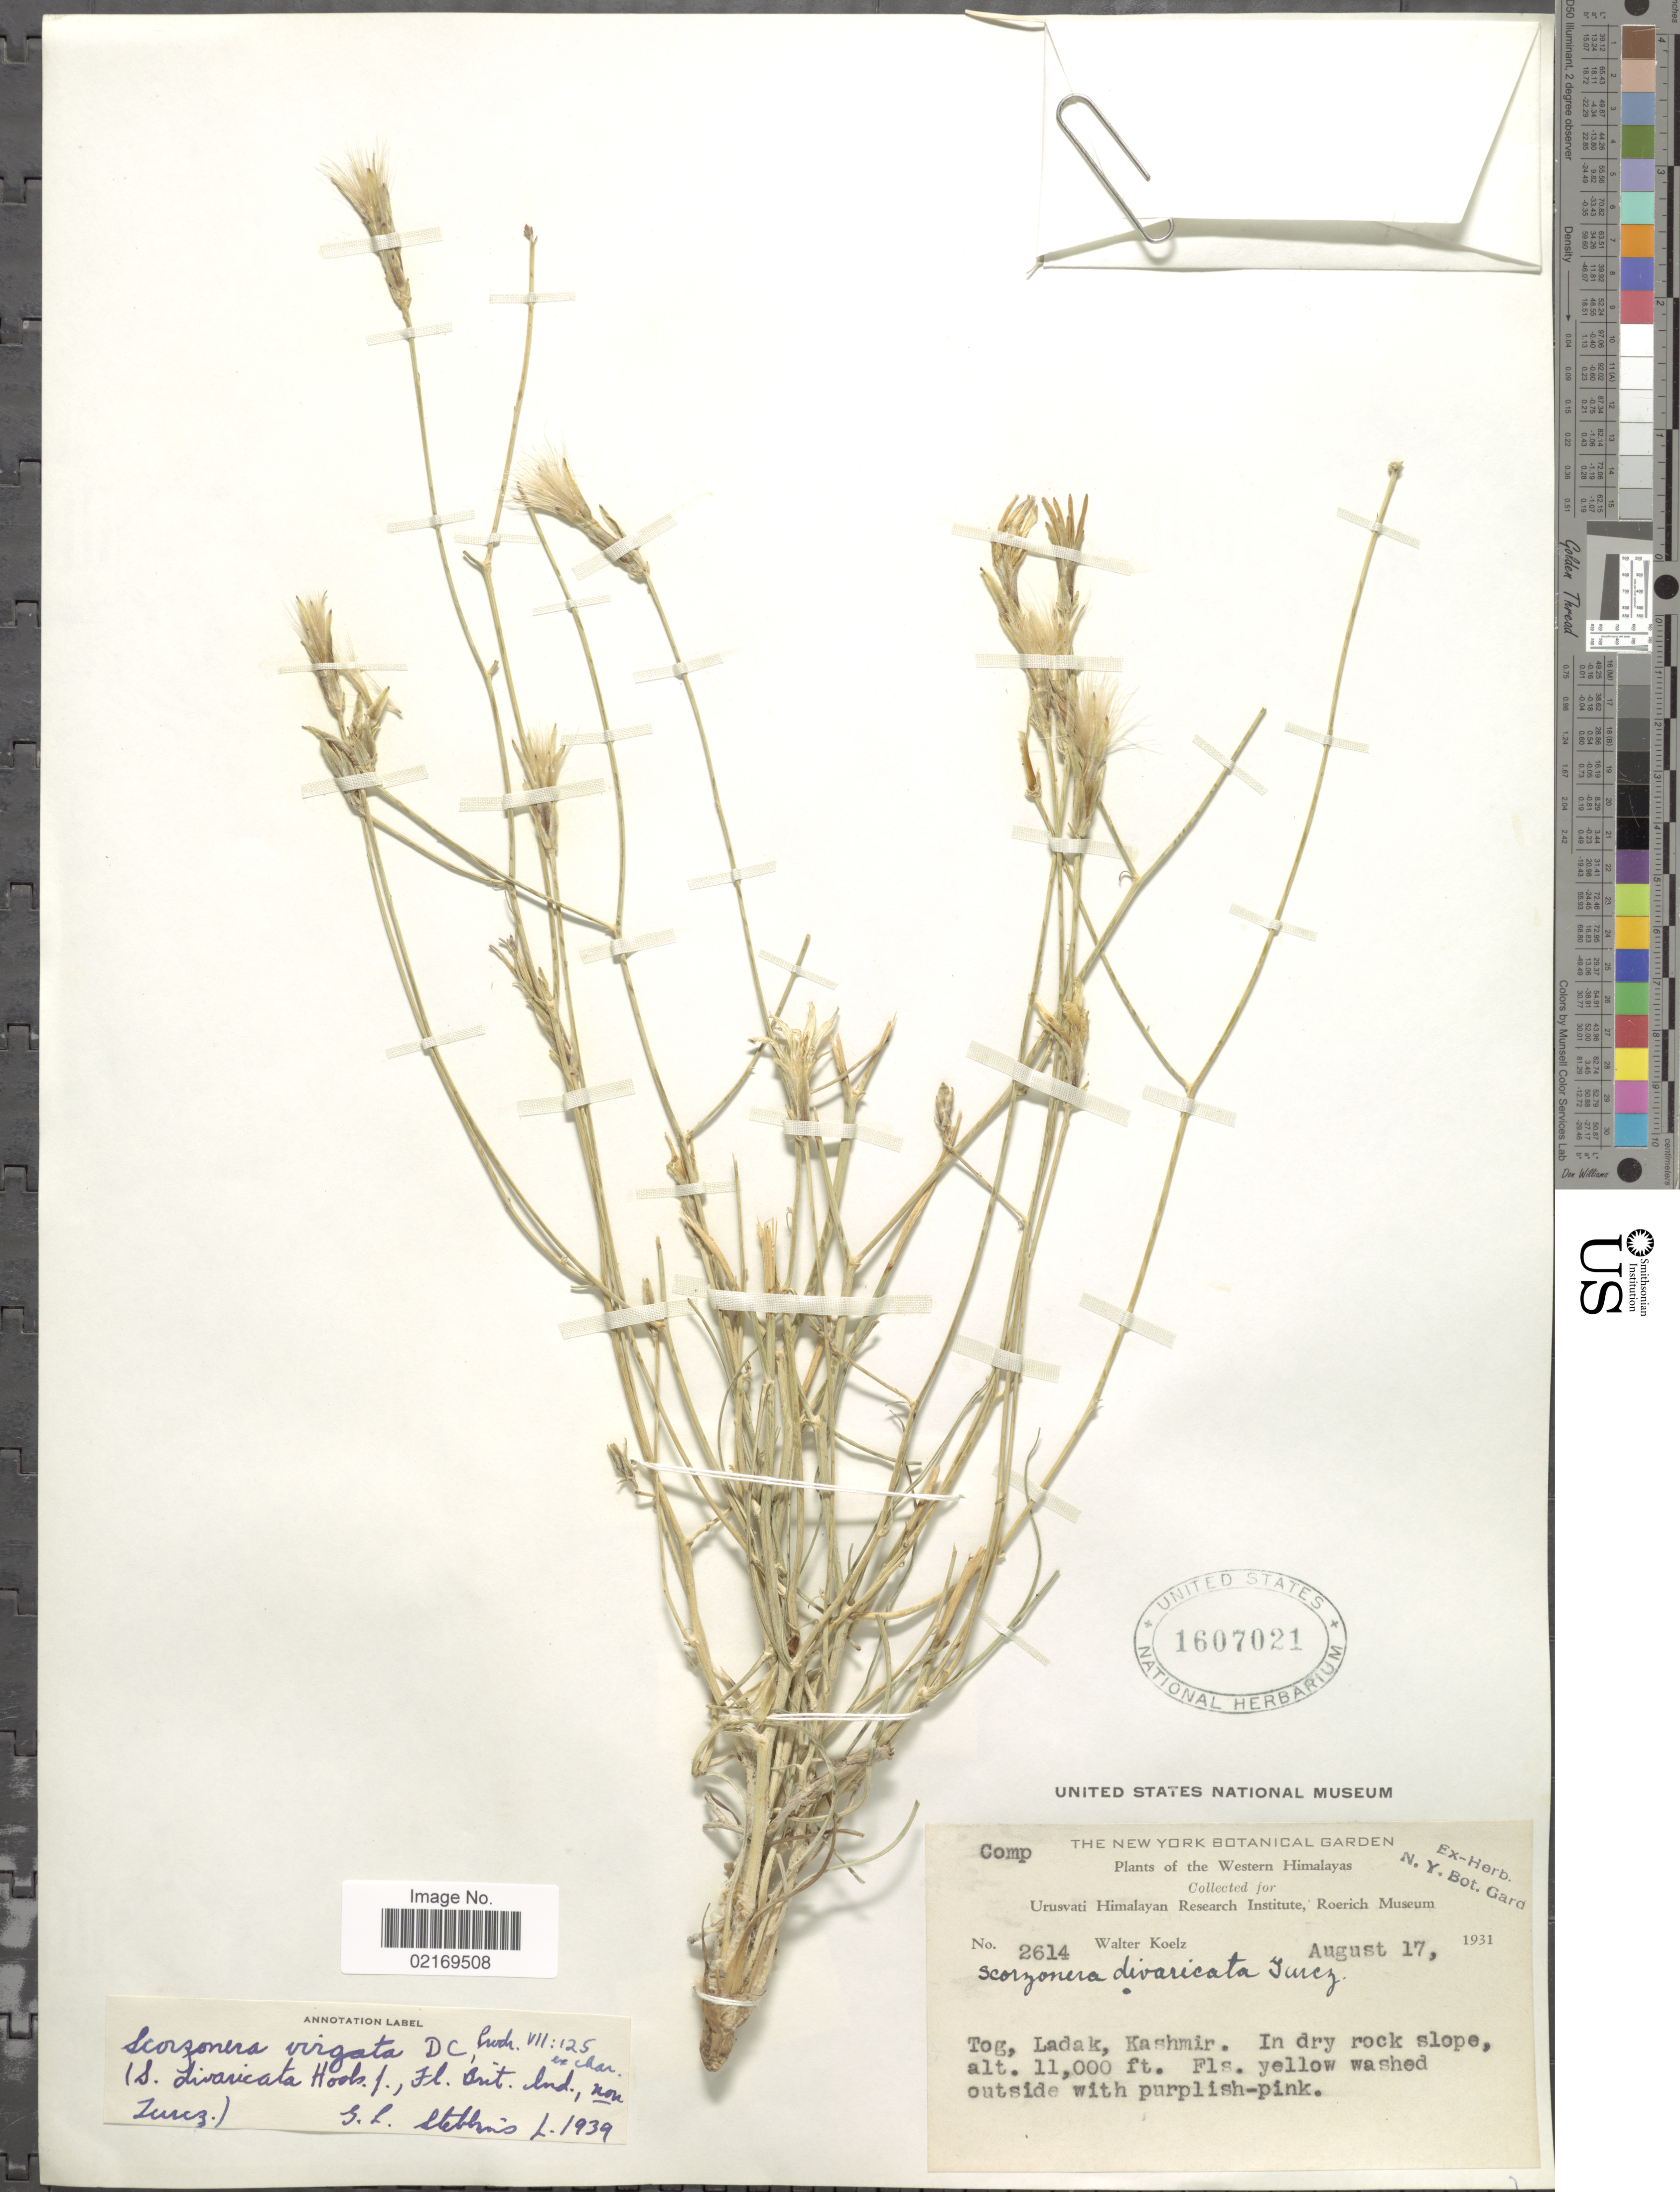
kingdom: Plantae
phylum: Tracheophyta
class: Magnoliopsida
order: Asterales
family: Asteraceae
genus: Scorzonera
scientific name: Scorzonera virgata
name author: DC.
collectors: W. N. Koelz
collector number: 2614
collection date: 1931-08-17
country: India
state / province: Ladakh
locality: Western Himalayas, Tog, Ladak, Kashmir, in dry rock slope.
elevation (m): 3353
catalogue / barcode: US 1607021